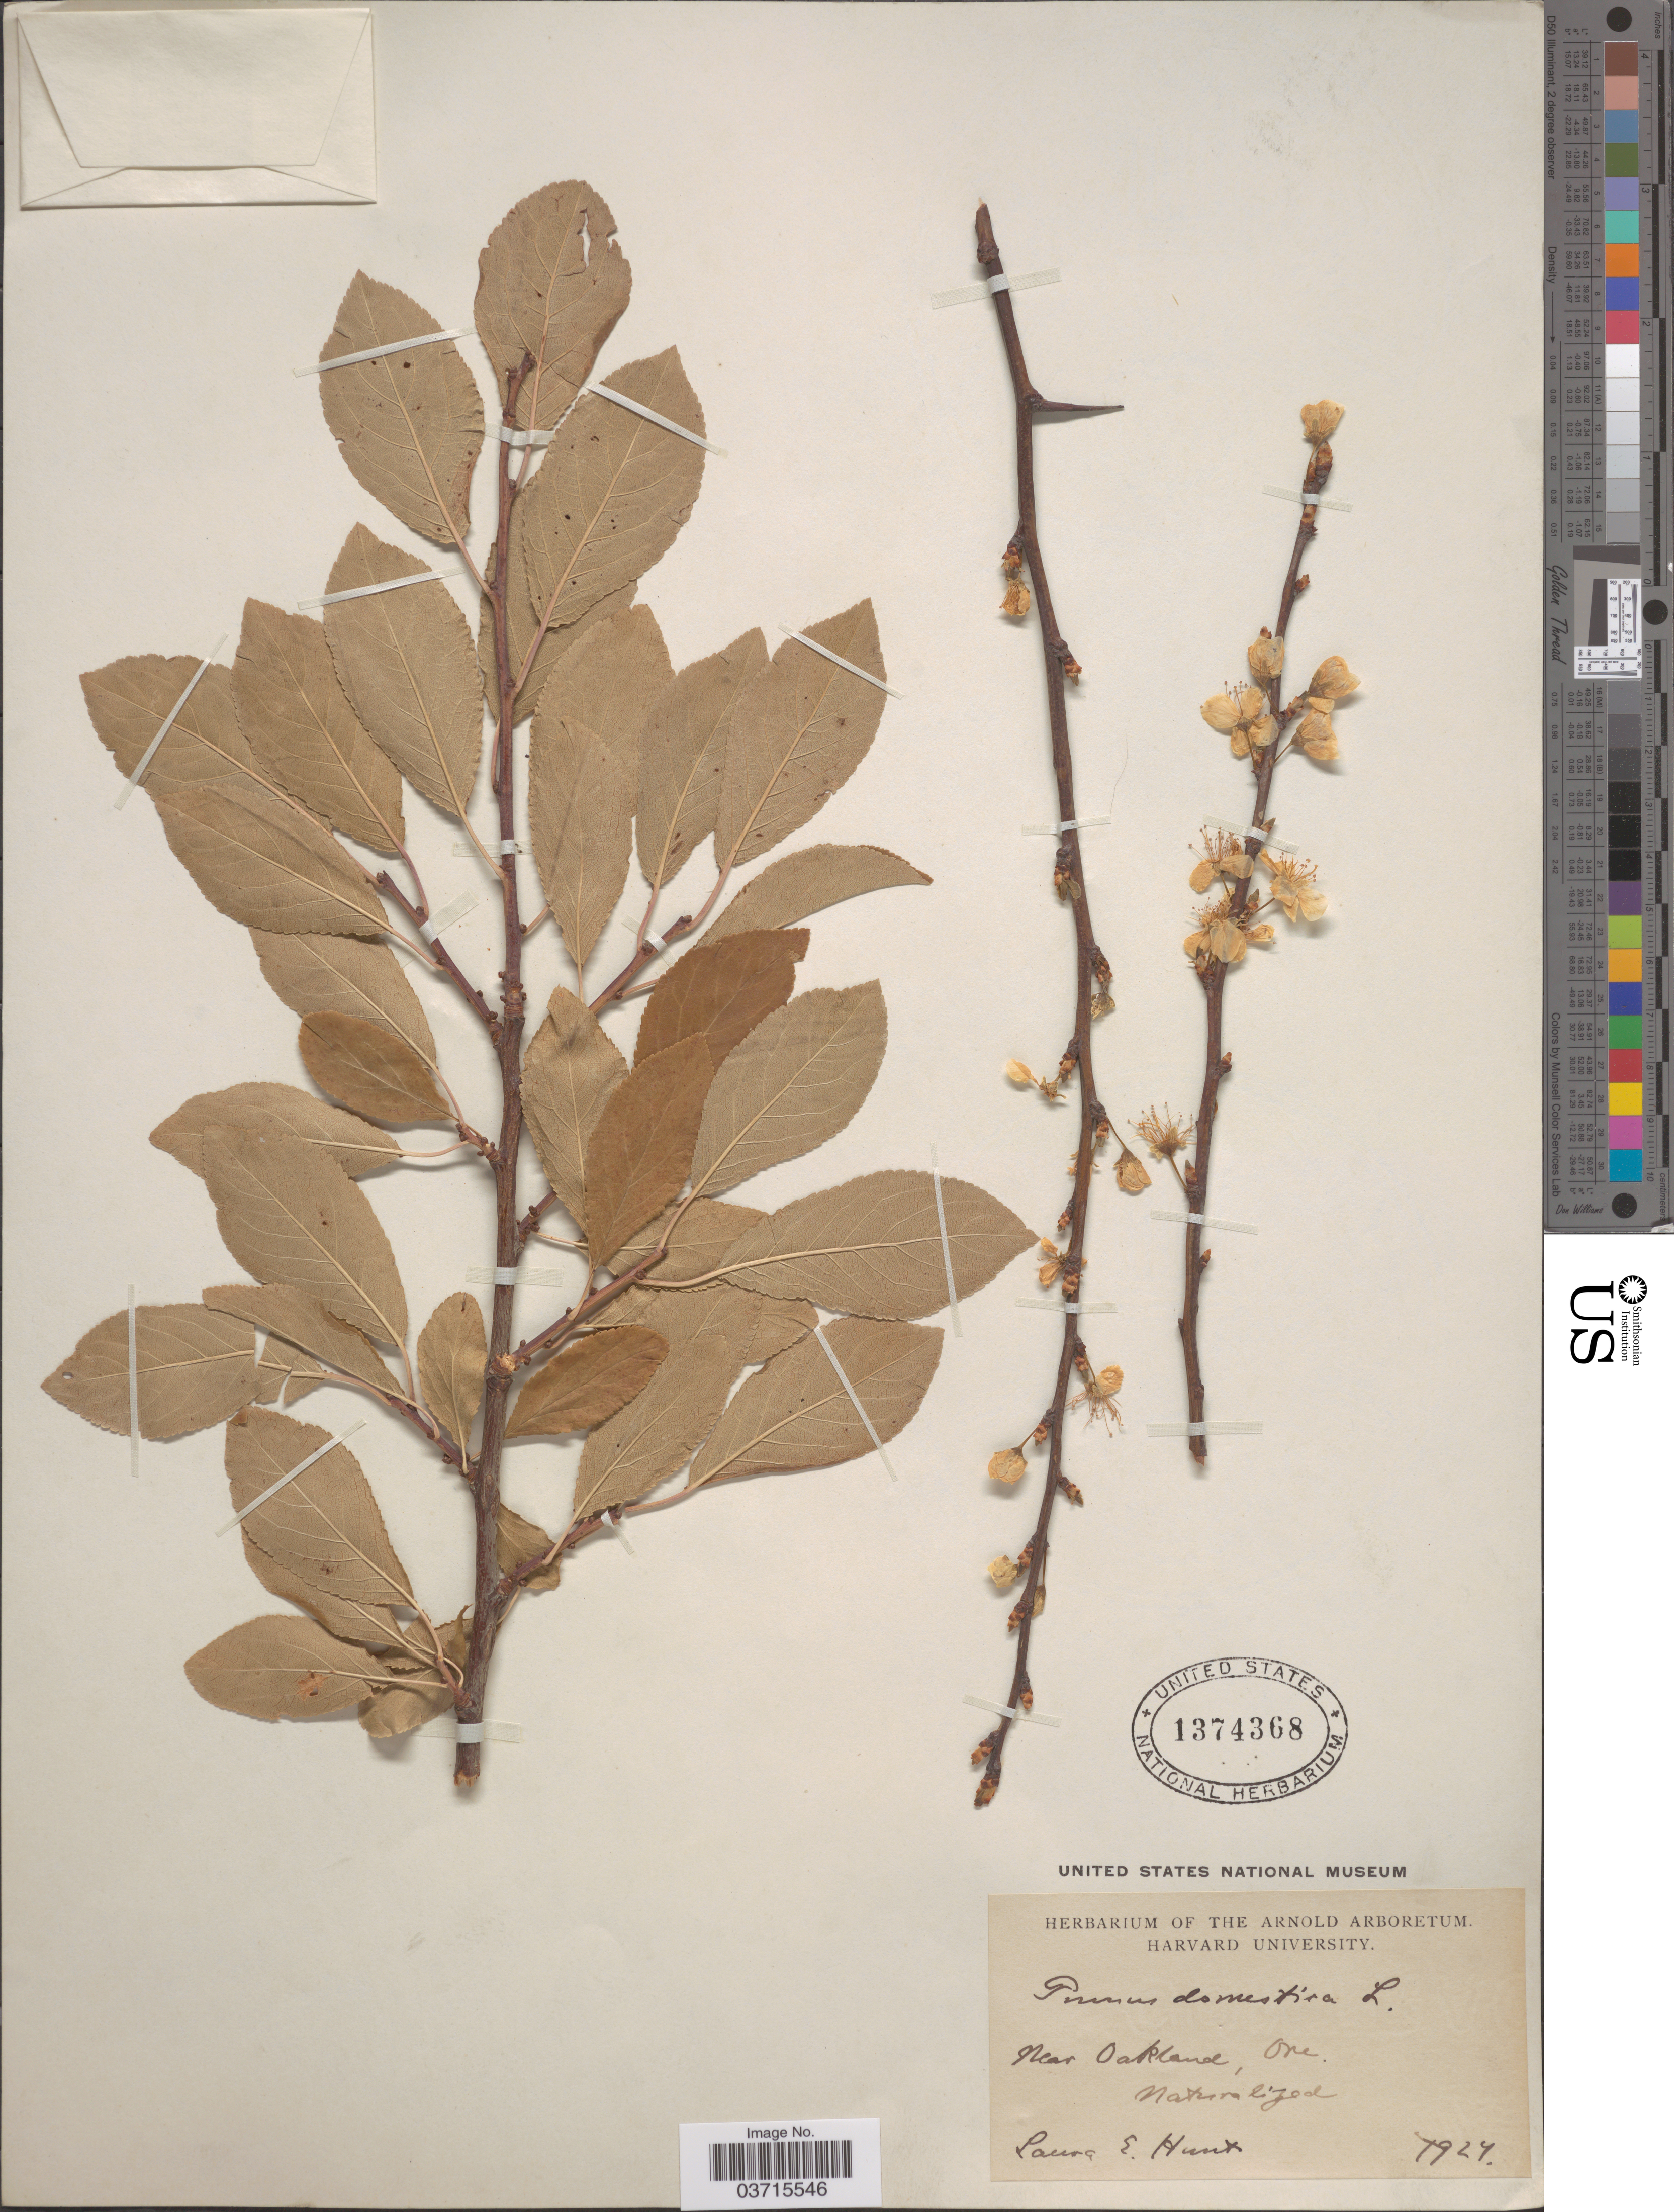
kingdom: Plantae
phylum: Tracheophyta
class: Magnoliopsida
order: Rosales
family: Rosaceae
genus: Prunus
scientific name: Prunus domestica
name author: L.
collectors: L. Hunt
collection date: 1924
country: United States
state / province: Oregon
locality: Near Oakland.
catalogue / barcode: US 1374368